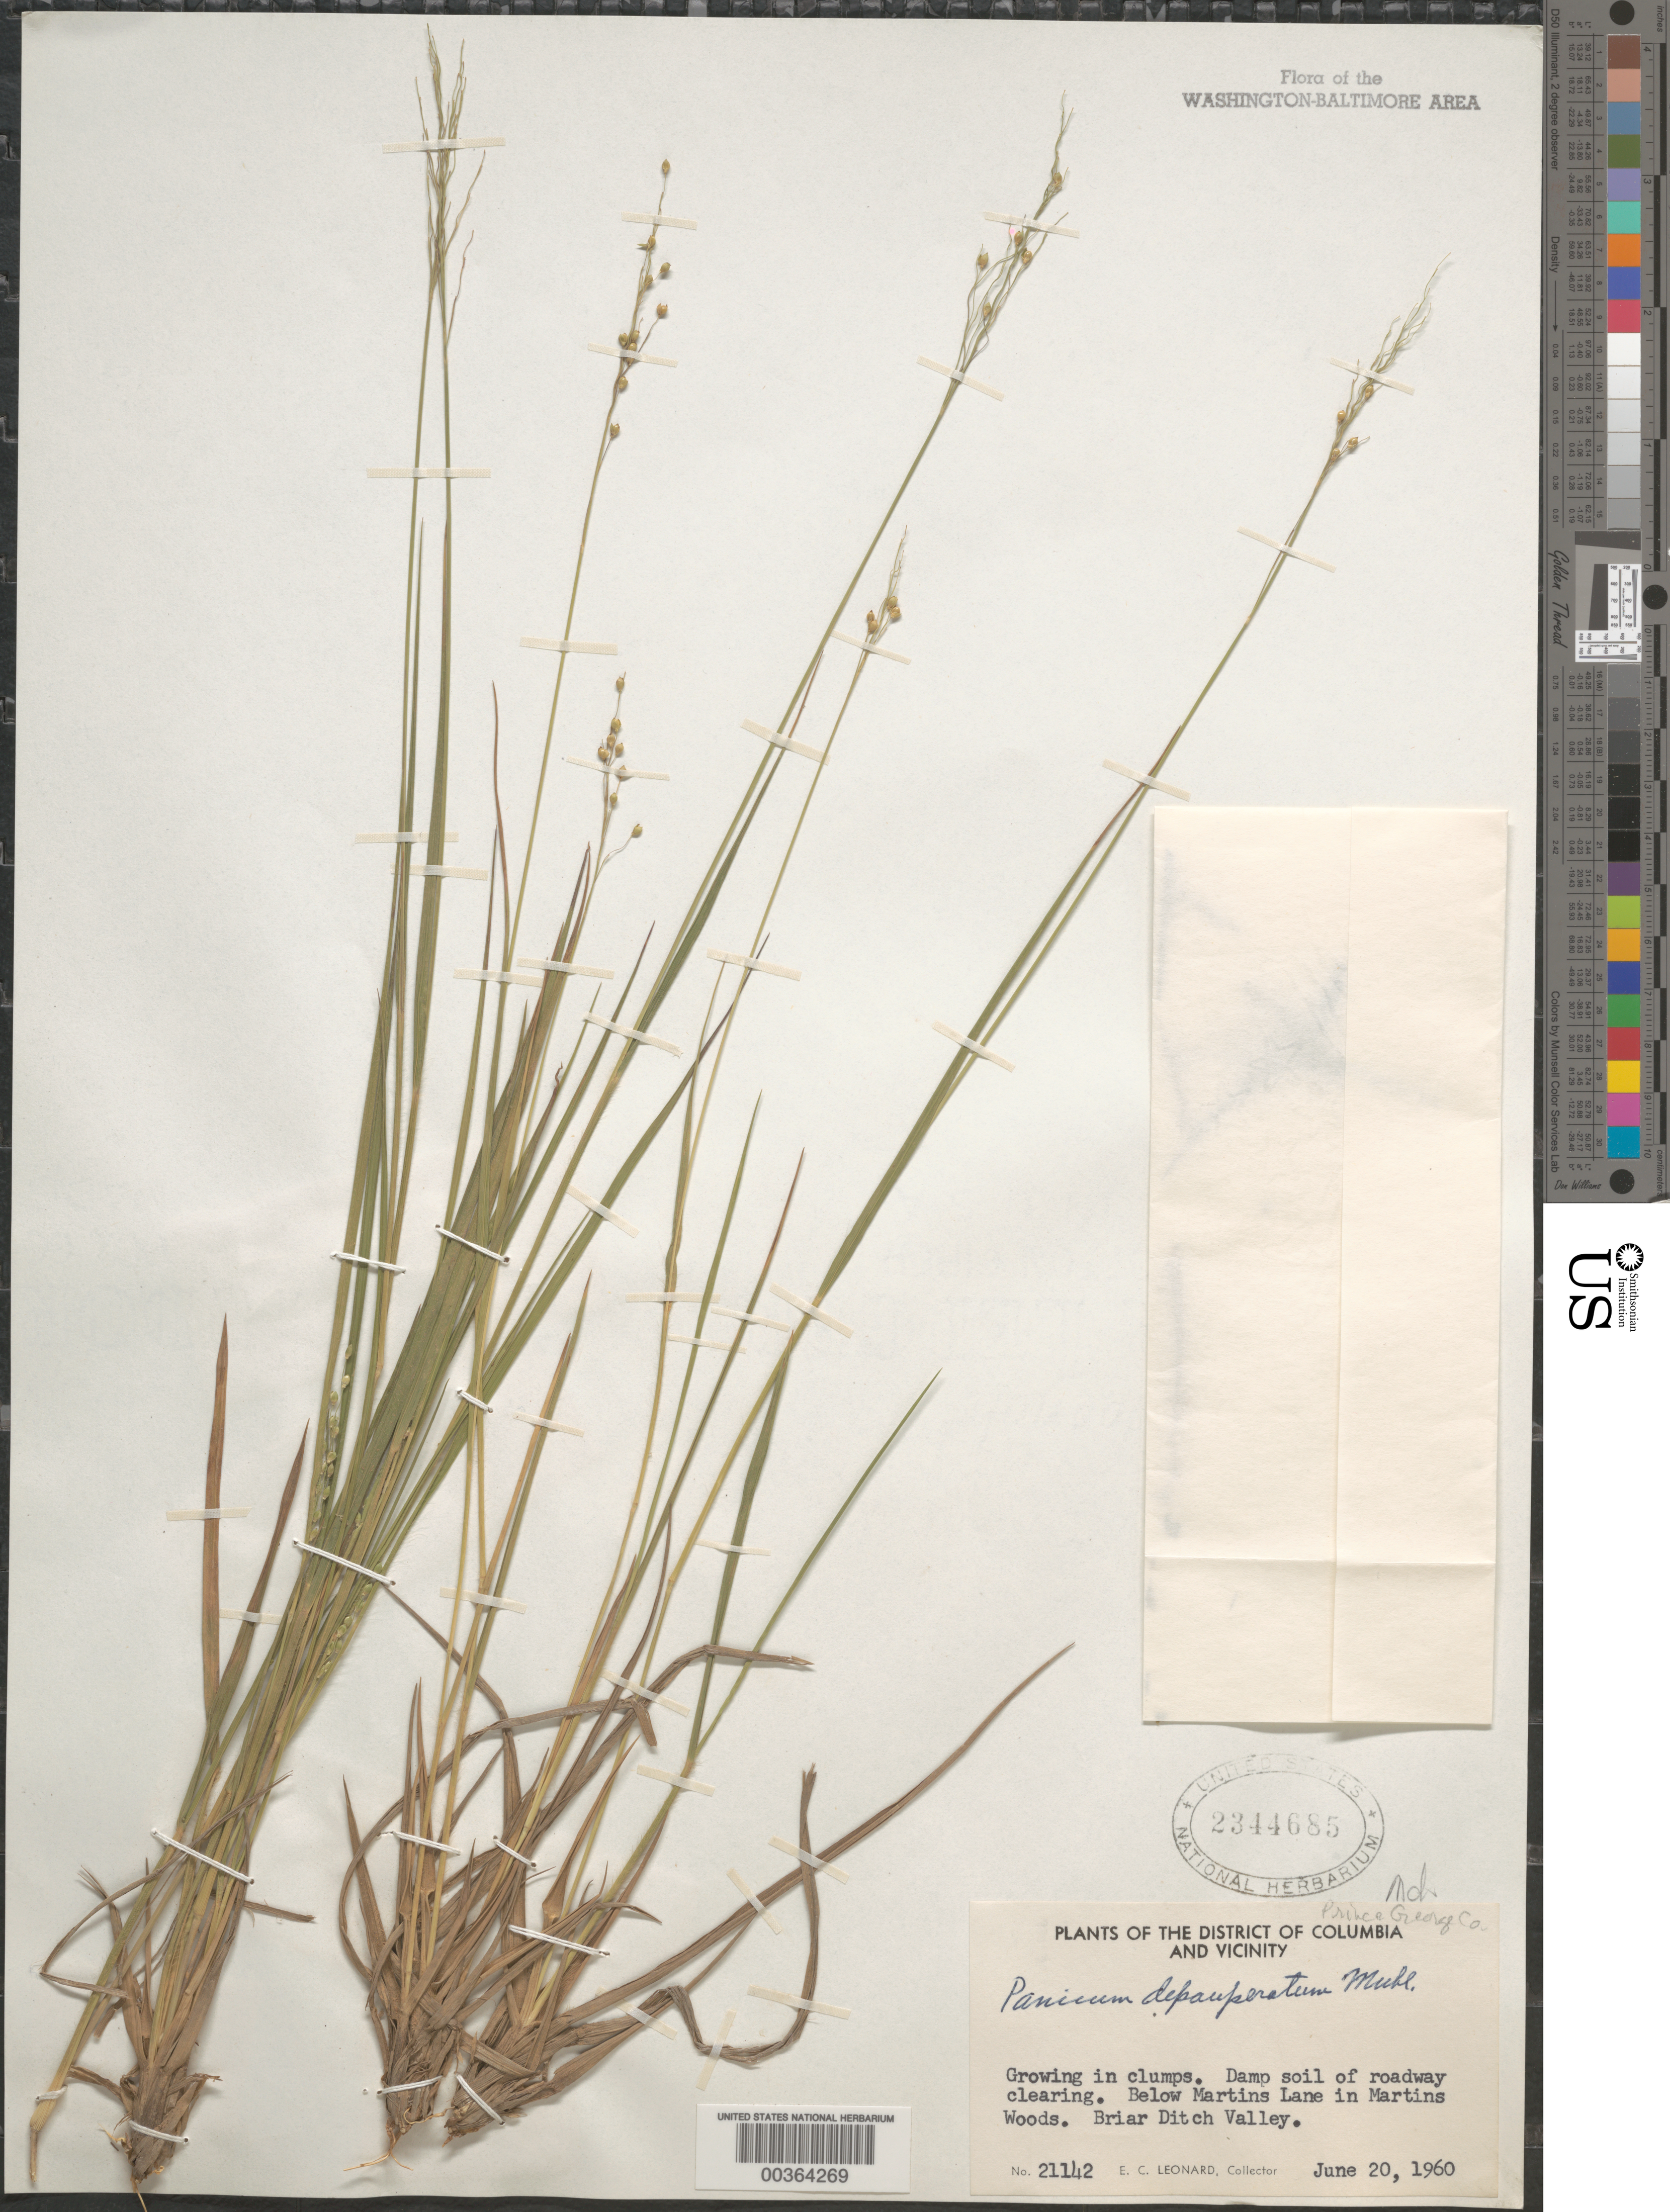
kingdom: Plantae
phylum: Tracheophyta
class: Liliopsida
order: Poales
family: Poaceae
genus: Dichanthelium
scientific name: Dichanthelium depauperatum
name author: (Muhl.) Gould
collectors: E. C. Leonard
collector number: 21142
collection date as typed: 20 Jun 1960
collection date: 1960-06-20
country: United States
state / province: Maryland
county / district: Prince George's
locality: Briar Ditch Valley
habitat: Damp soil of roadway clearing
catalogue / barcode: US 2344685